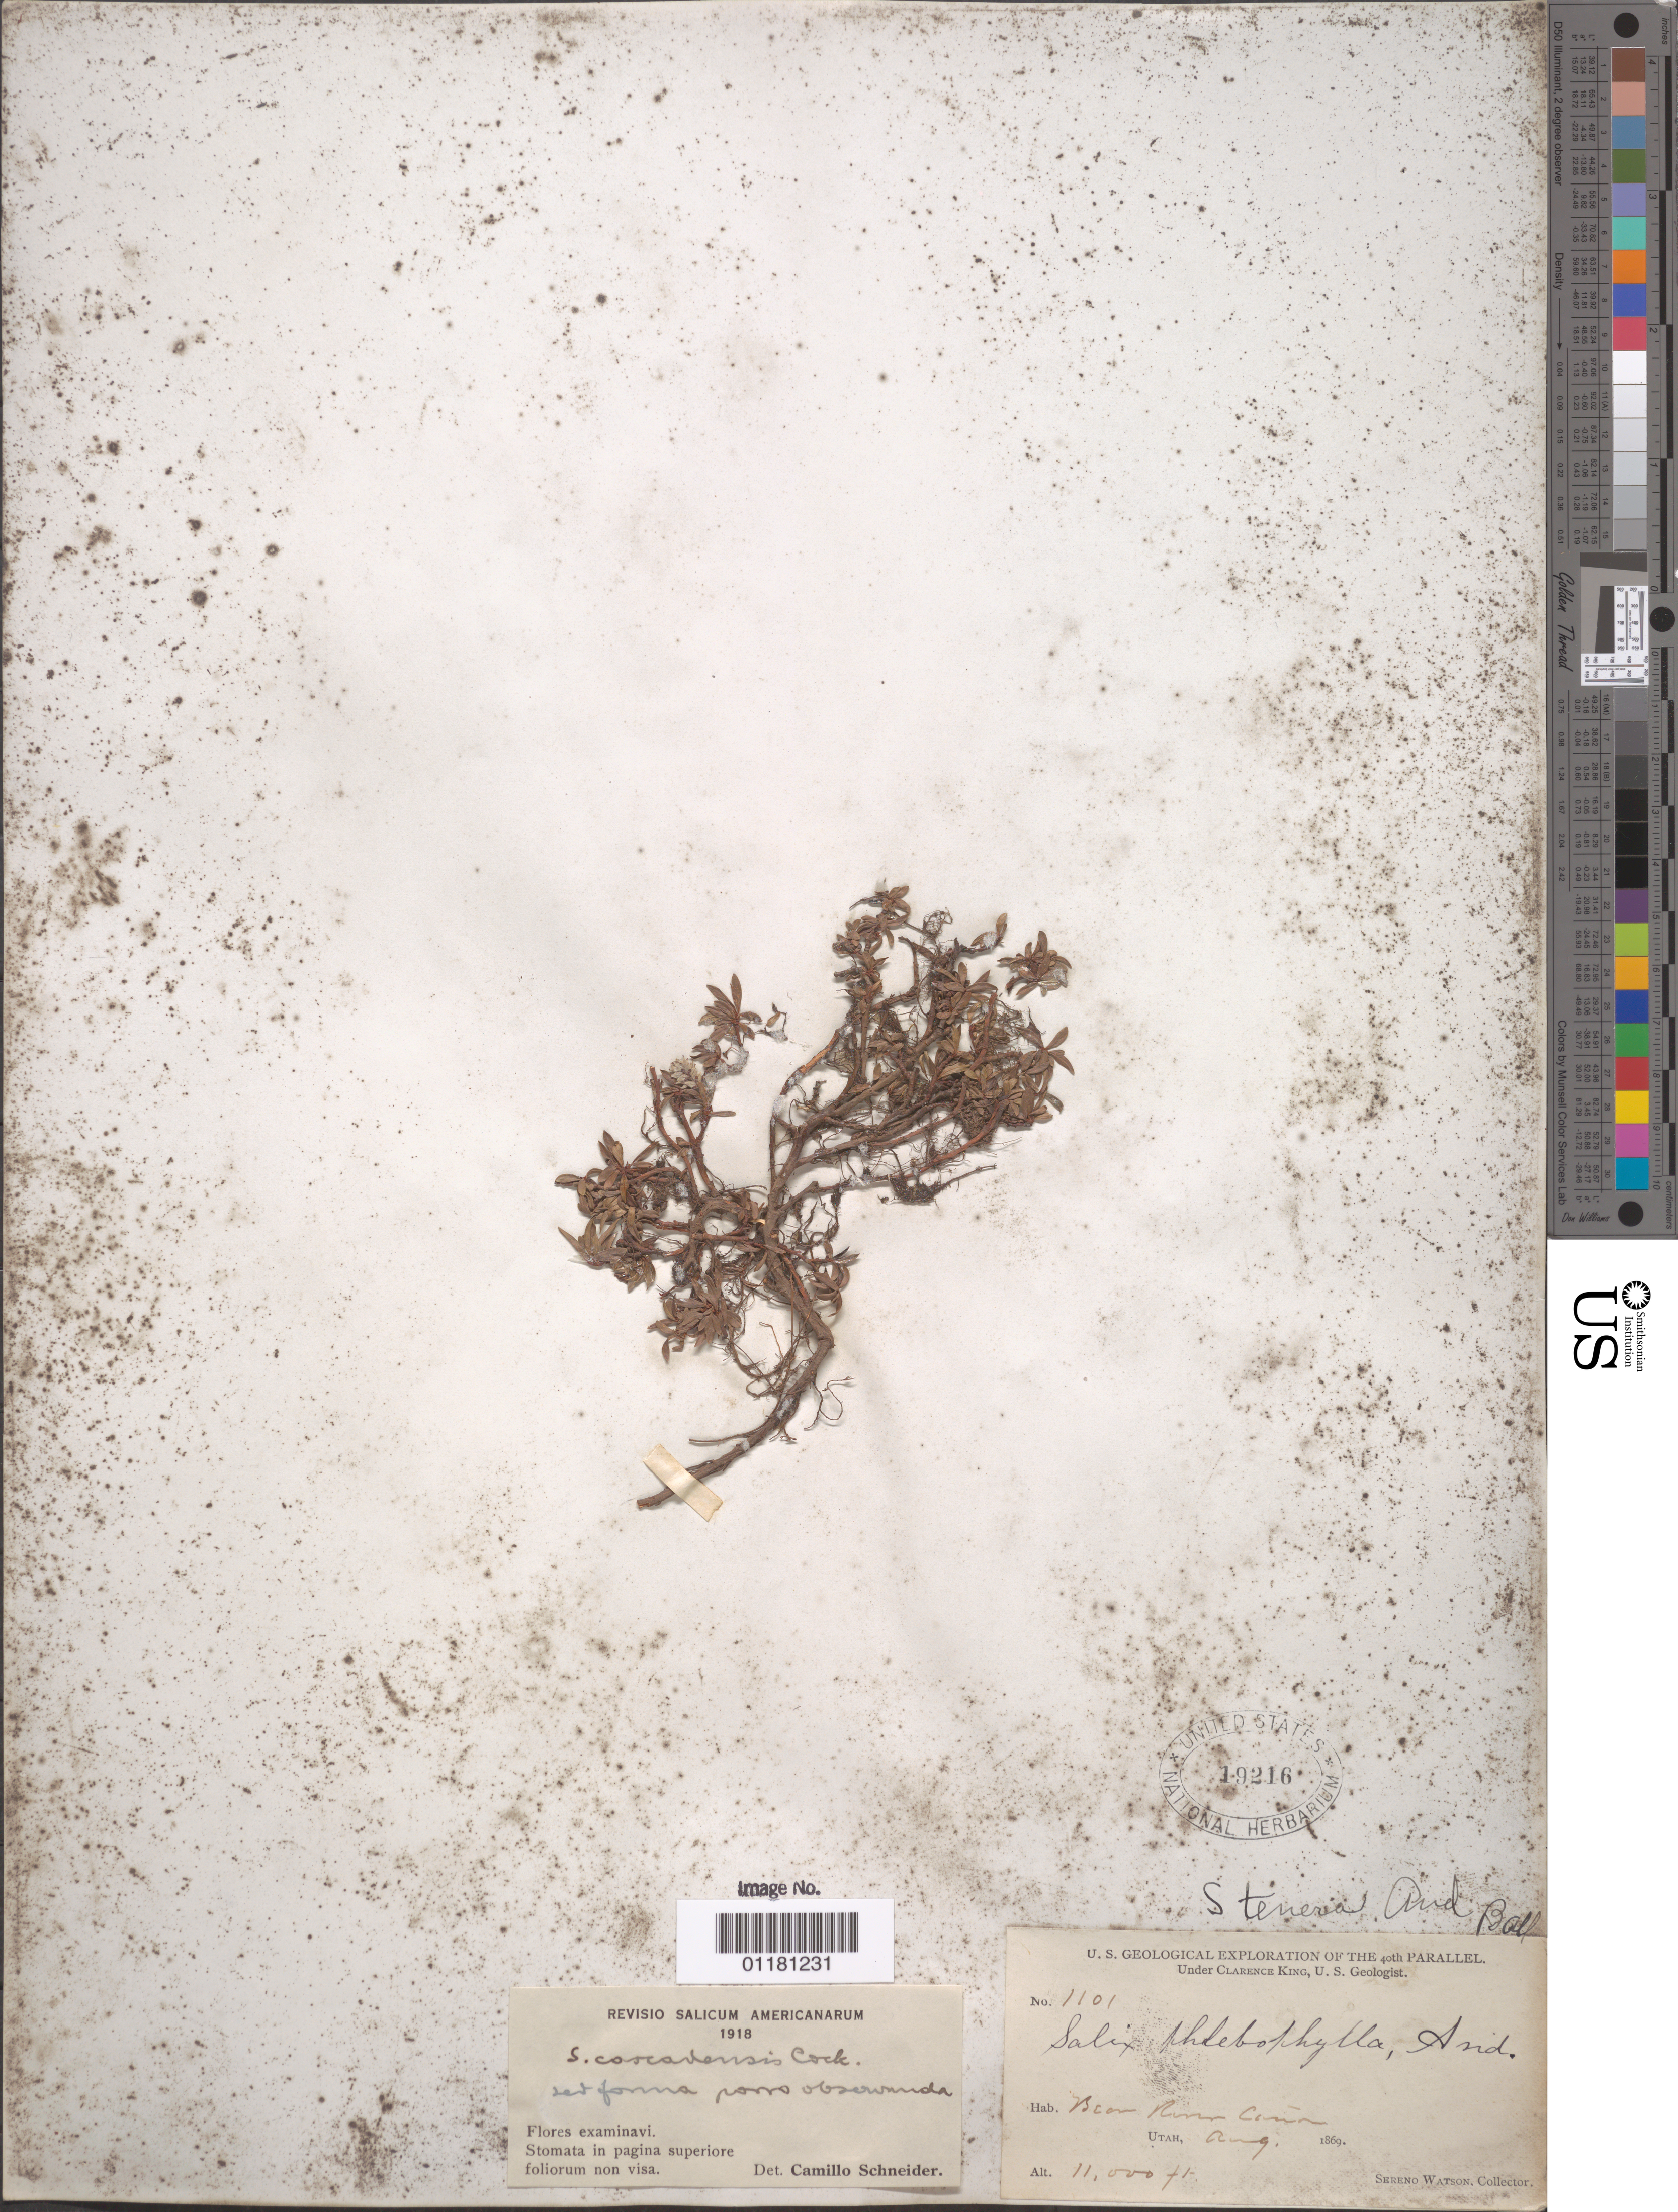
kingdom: Plantae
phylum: Tracheophyta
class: Magnoliopsida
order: Malpighiales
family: Salicaceae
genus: Salix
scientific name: Salix cascadensis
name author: Cockerell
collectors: S. Watson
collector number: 1101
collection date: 1869-08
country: United States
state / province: Utah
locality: Bear River Canyon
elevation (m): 3353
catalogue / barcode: US 19216